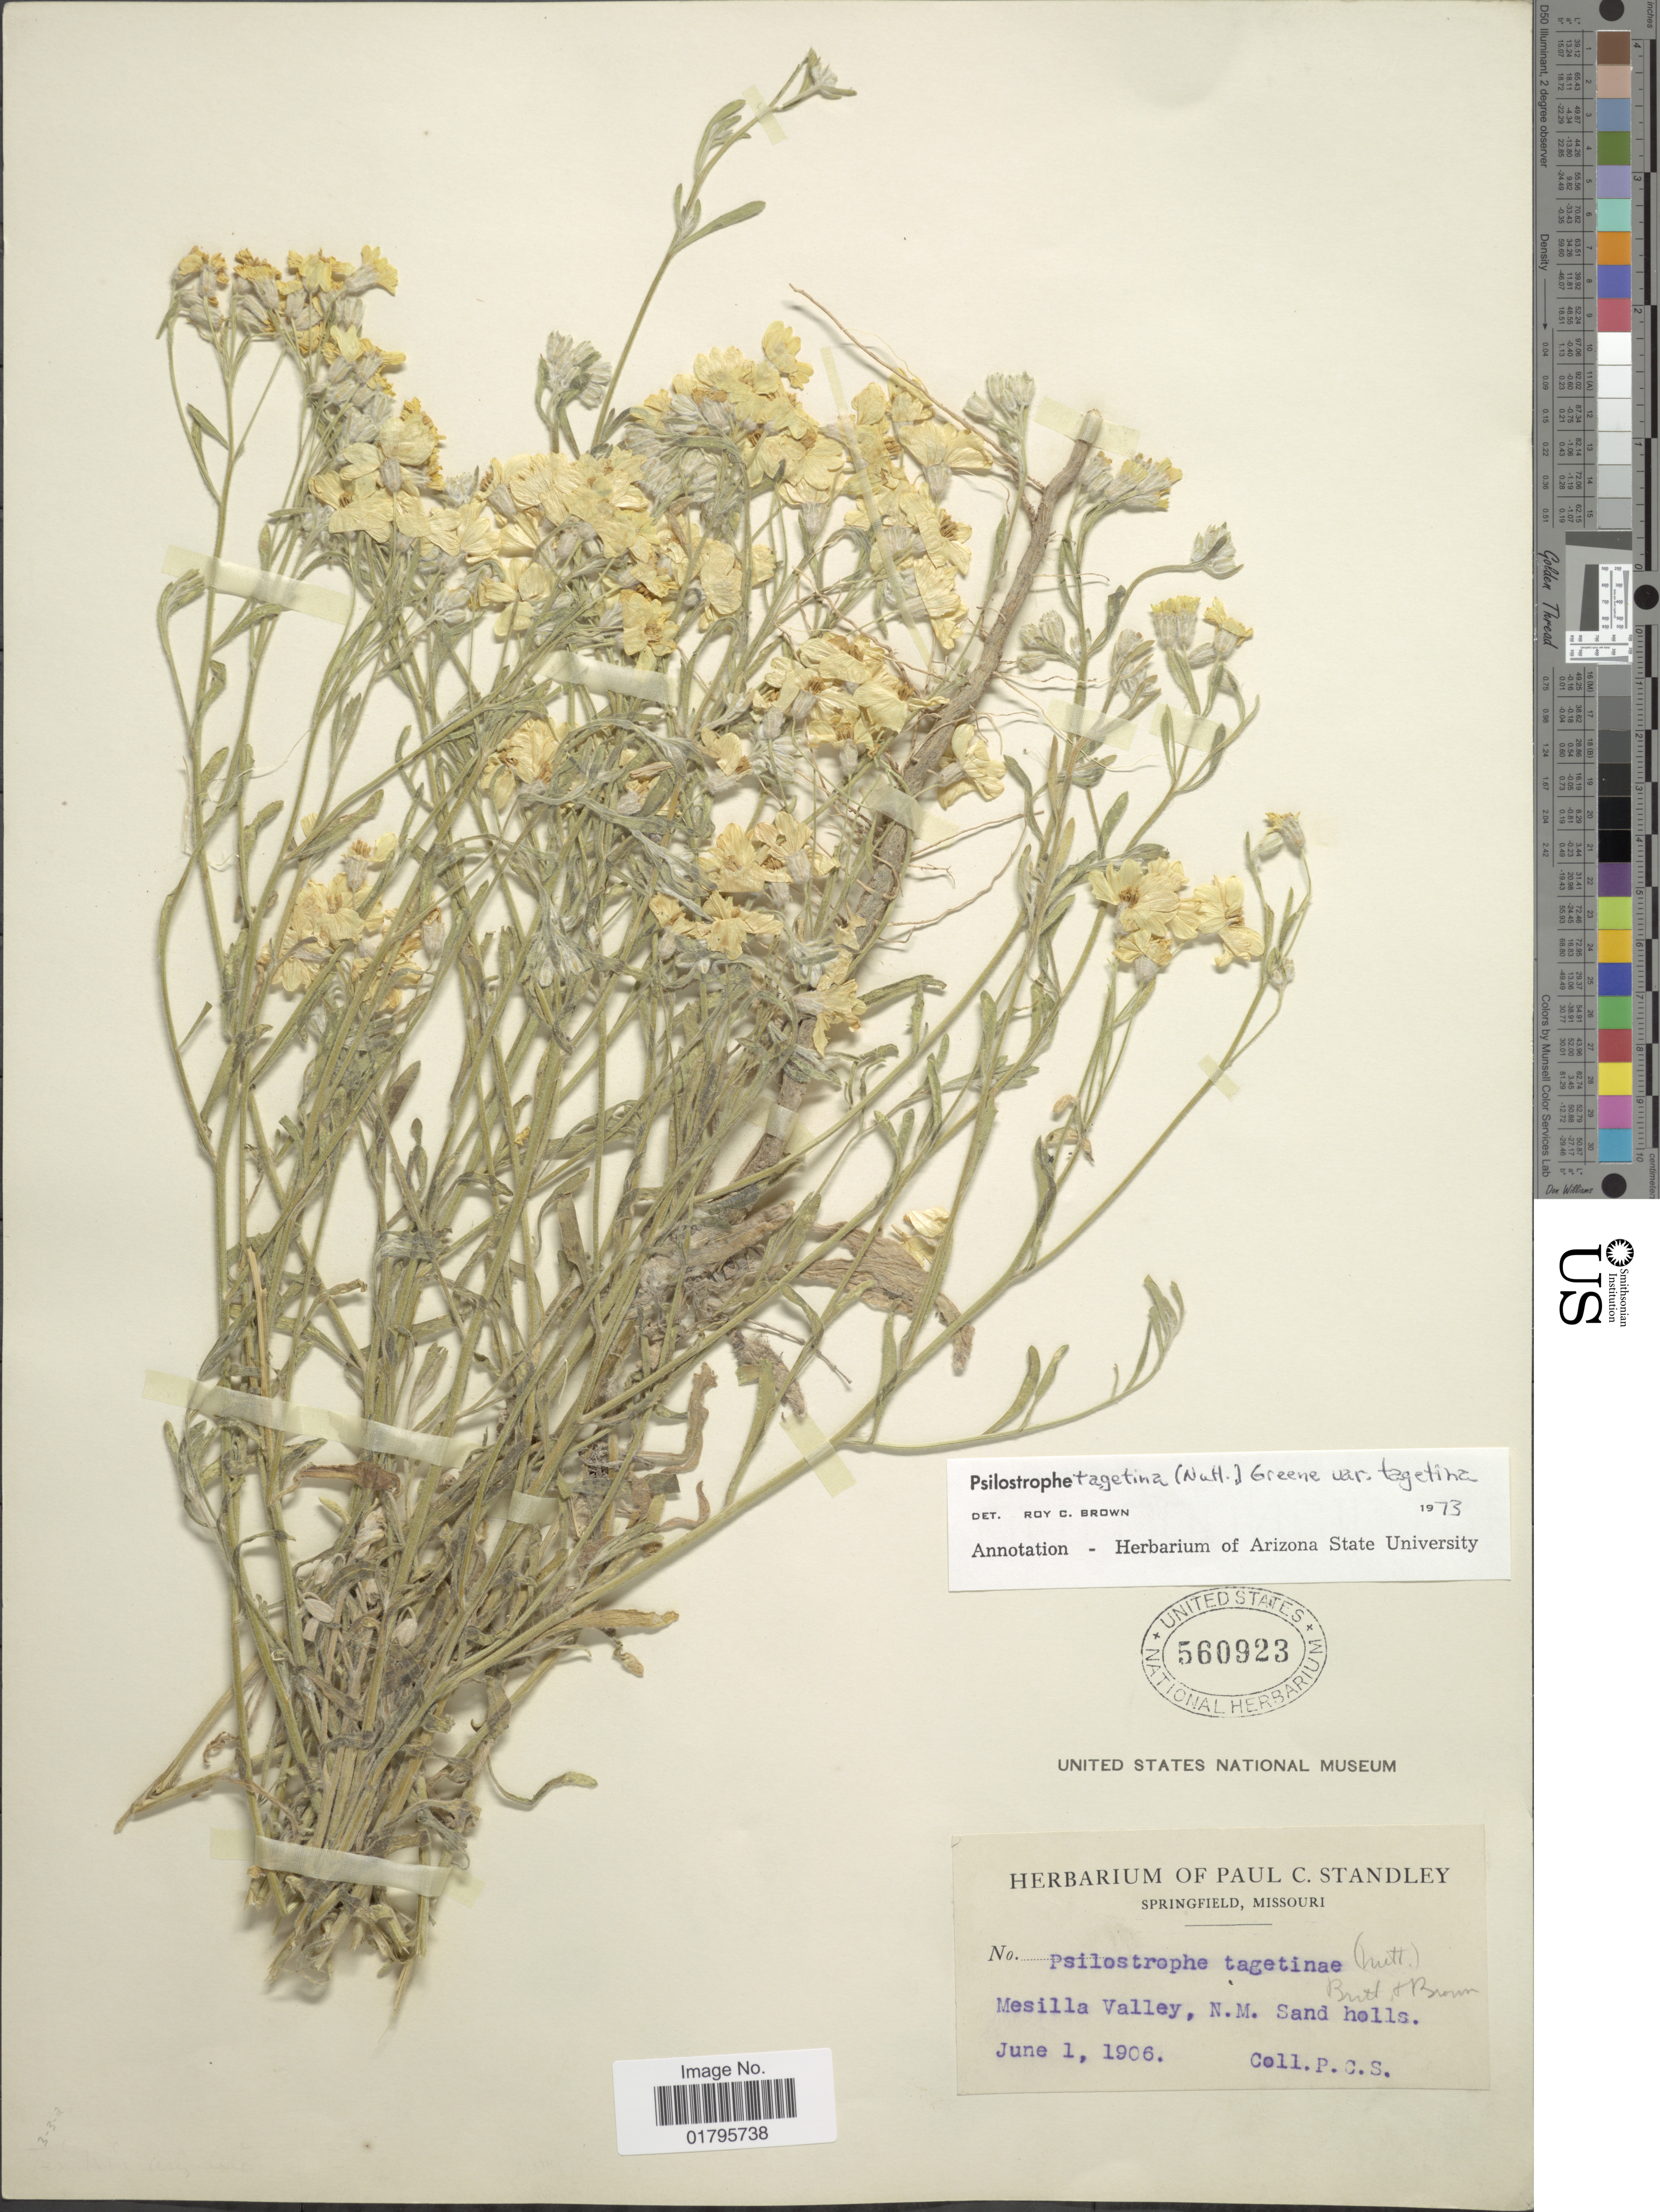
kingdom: Plantae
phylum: Tracheophyta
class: Magnoliopsida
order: Asterales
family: Asteraceae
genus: Psilostrophe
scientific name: Psilostrophe tagetina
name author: (Nutt.) Greene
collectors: P. C. Standley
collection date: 1906-06-01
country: United States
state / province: New Mexico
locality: Mesilla Valley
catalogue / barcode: US 560923